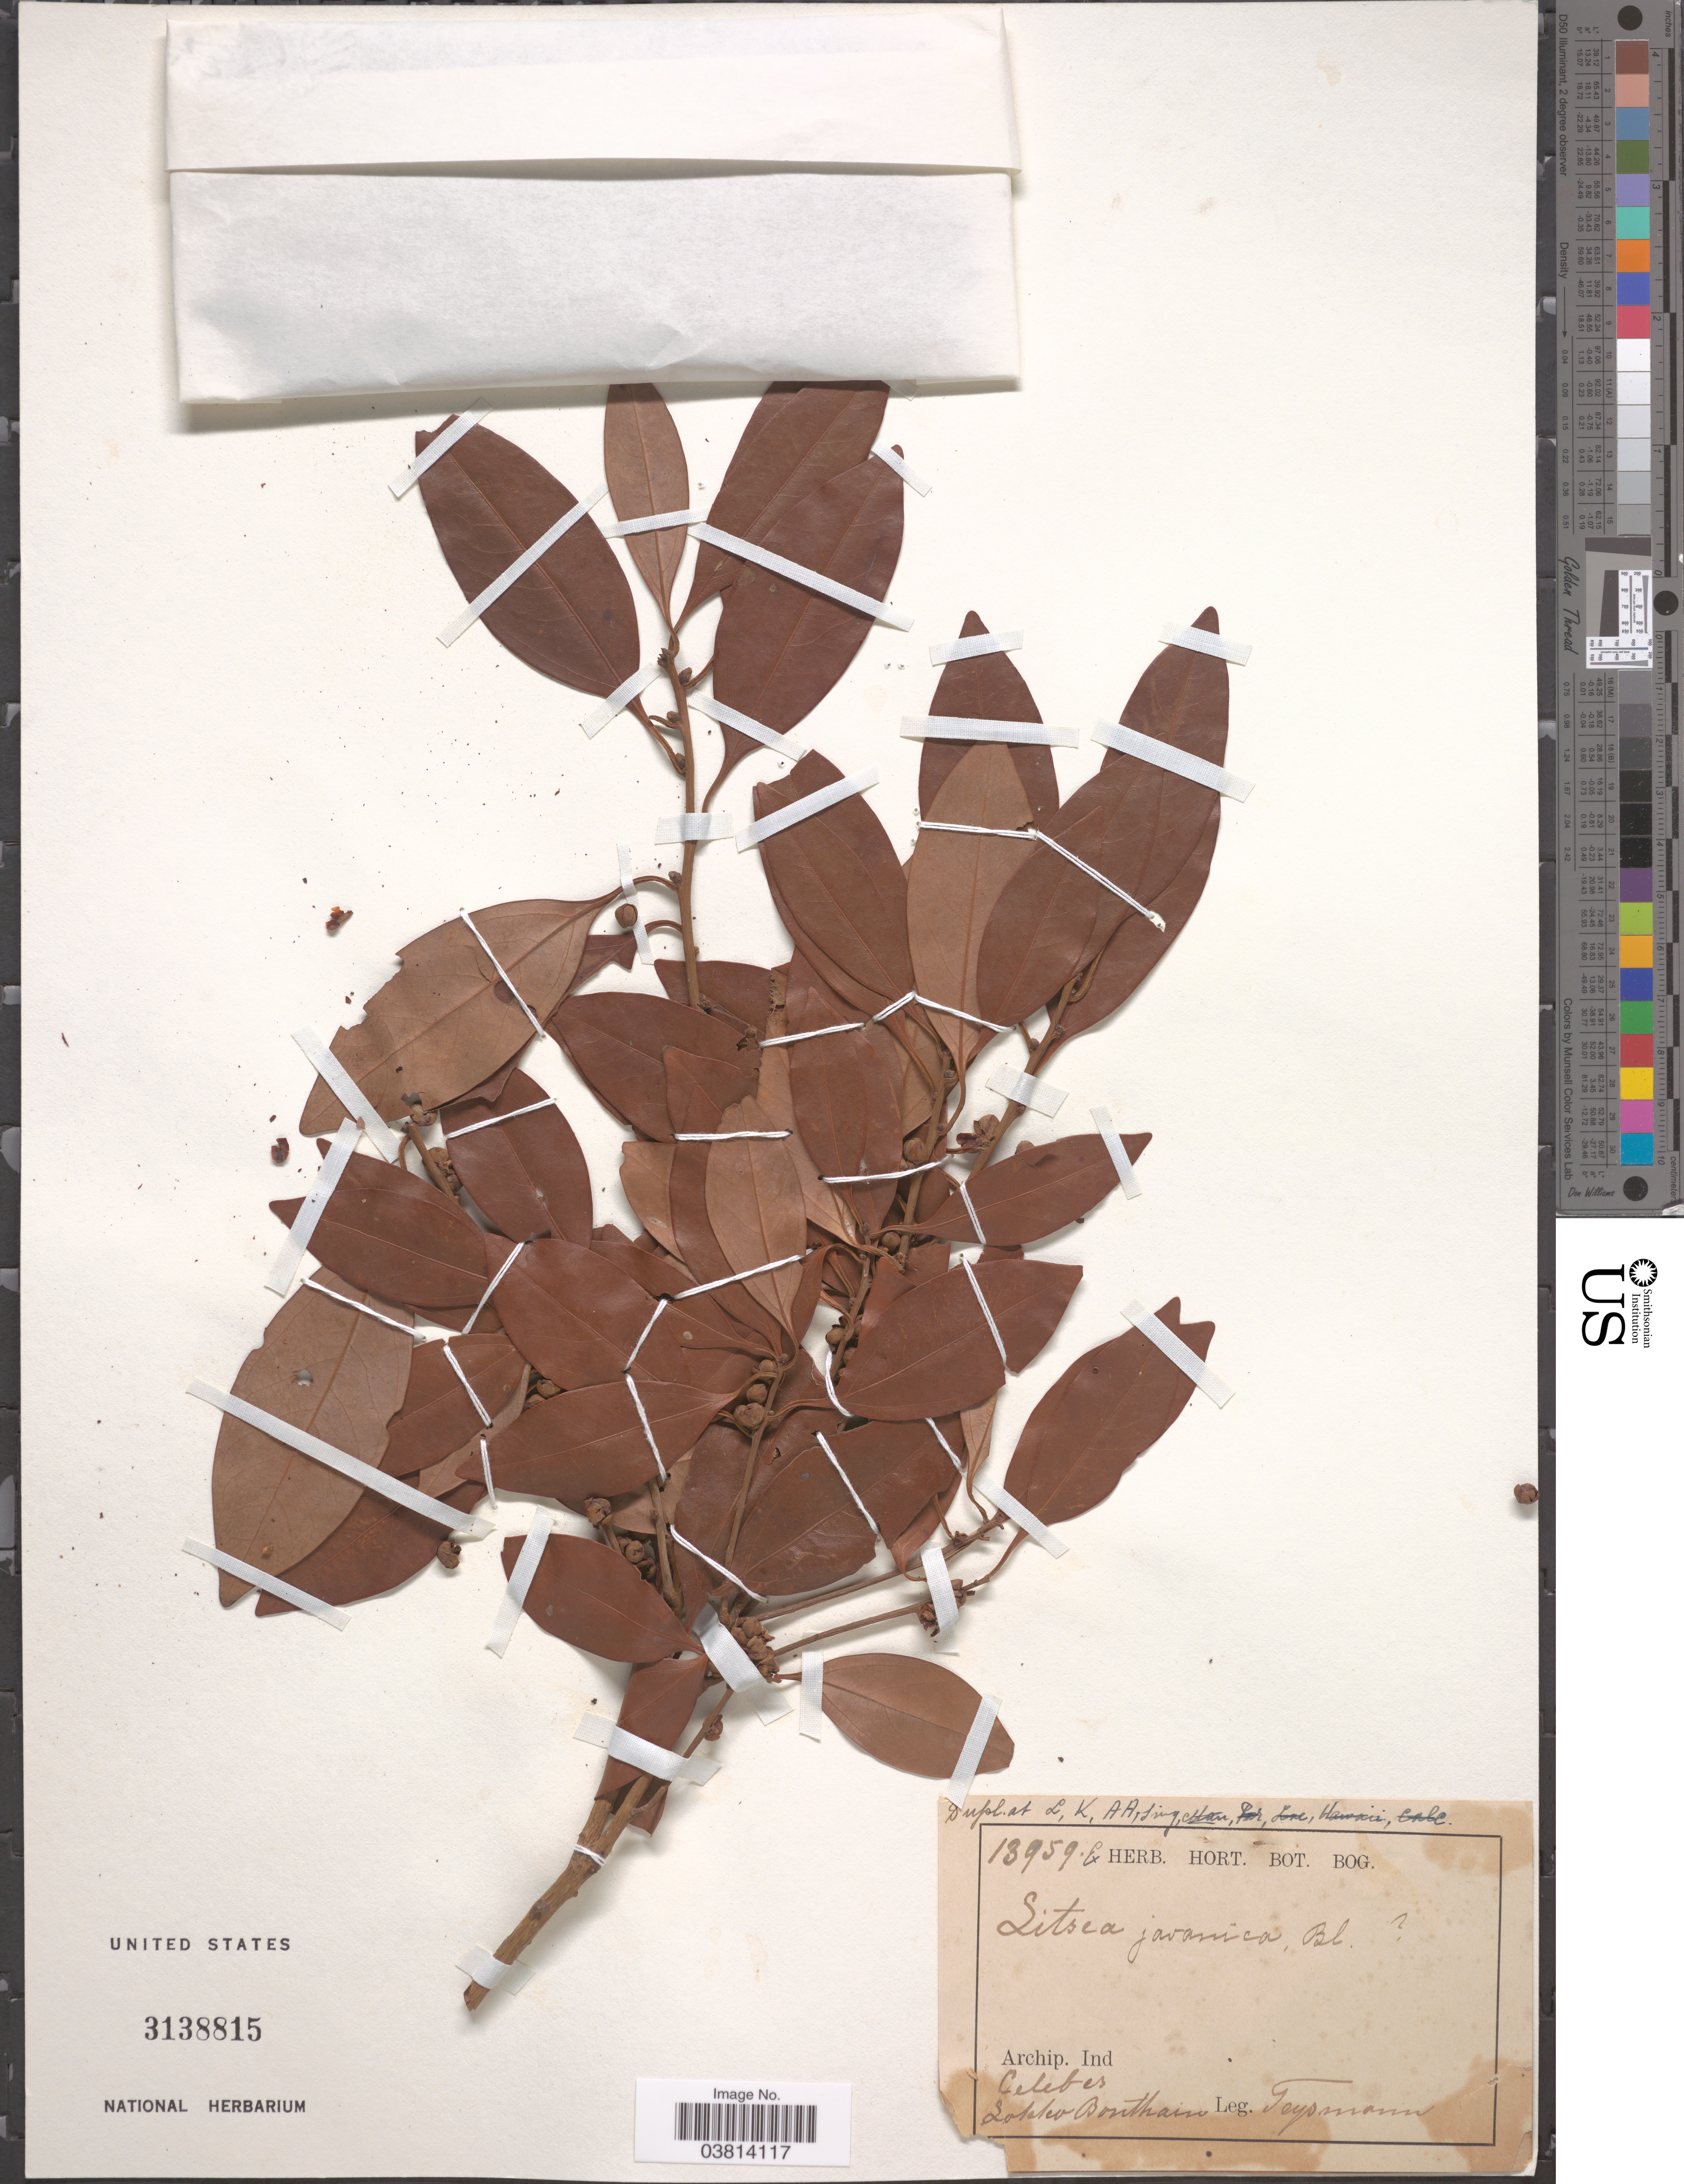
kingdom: Plantae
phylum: Tracheophyta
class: Magnoliopsida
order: Laurales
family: Lauraceae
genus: Litsea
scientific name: Litsea javanica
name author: Blume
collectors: Teysmann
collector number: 13959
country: Indonesia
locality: Archip. Ind. Celebes. Sokko [interpreted] Bonthain.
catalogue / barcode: US 3138815